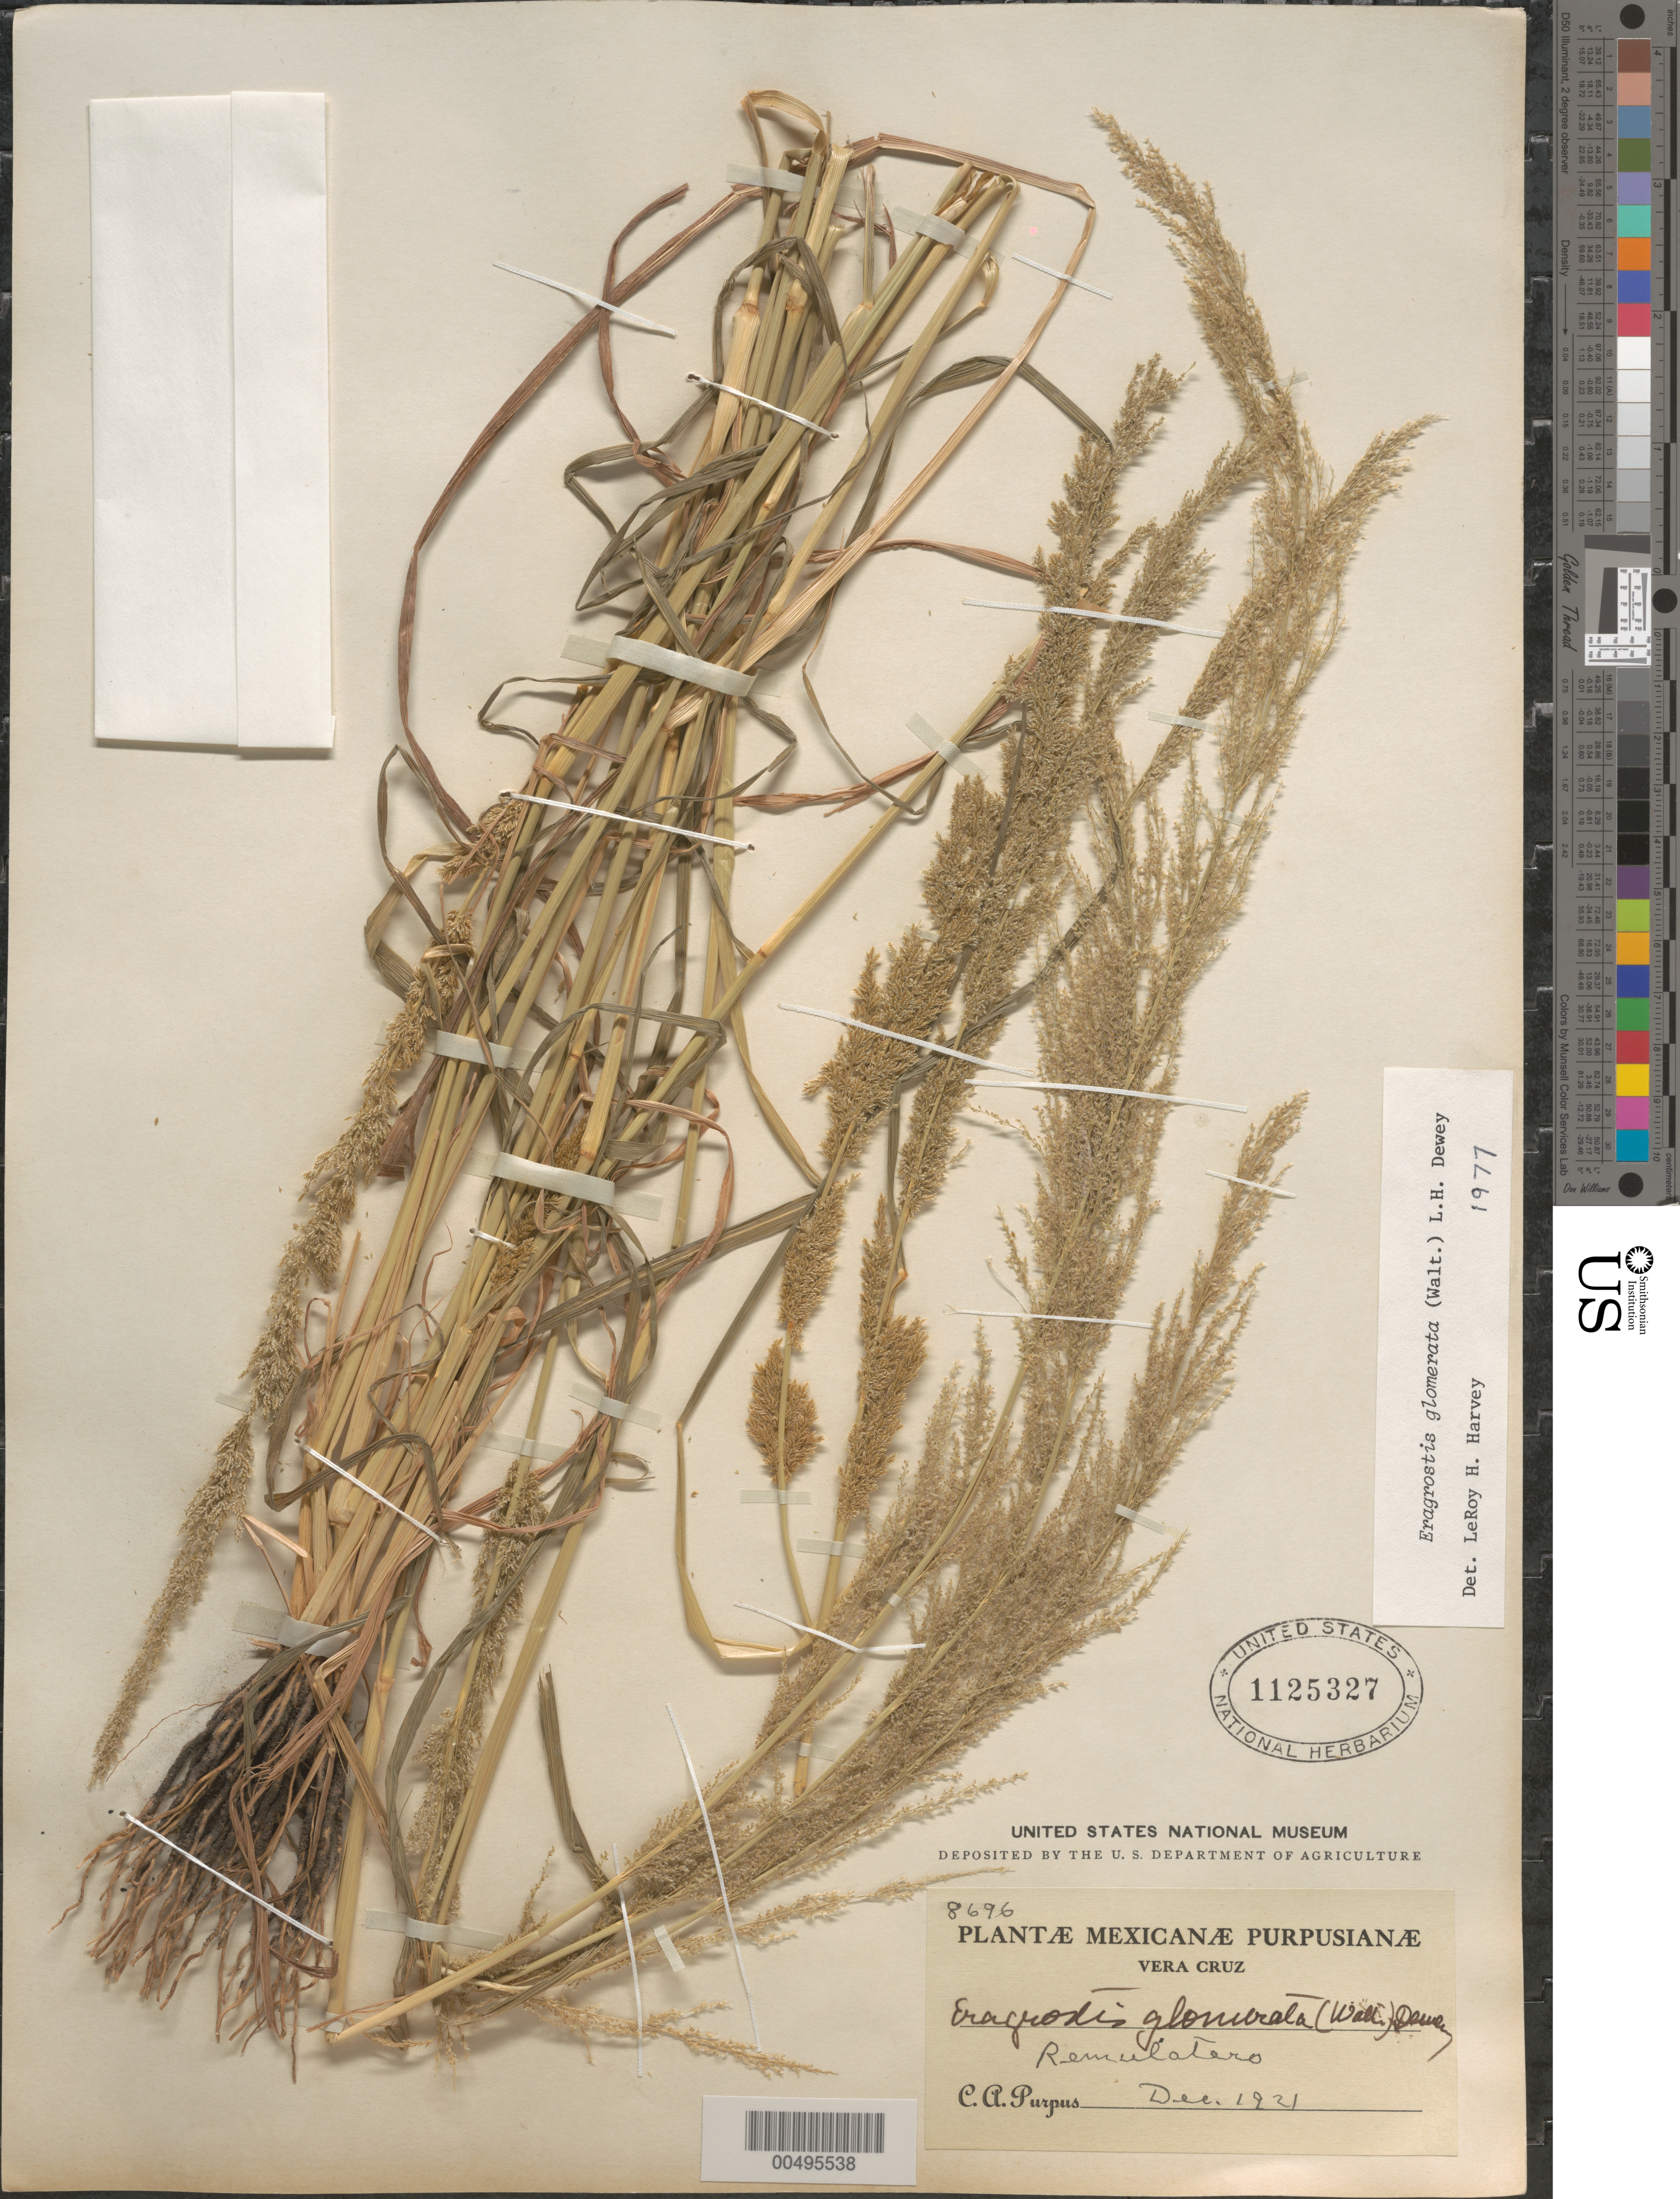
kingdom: Plantae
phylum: Tracheophyta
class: Liliopsida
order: Poales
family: Poaceae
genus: Eragrostis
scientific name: Eragrostis japonica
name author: (Thunb.) Trin.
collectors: C. A. Purpus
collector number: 8696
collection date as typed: Dec 1921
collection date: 1921-12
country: Mexico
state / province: Veracruz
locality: Remulatero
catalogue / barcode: US 1125327